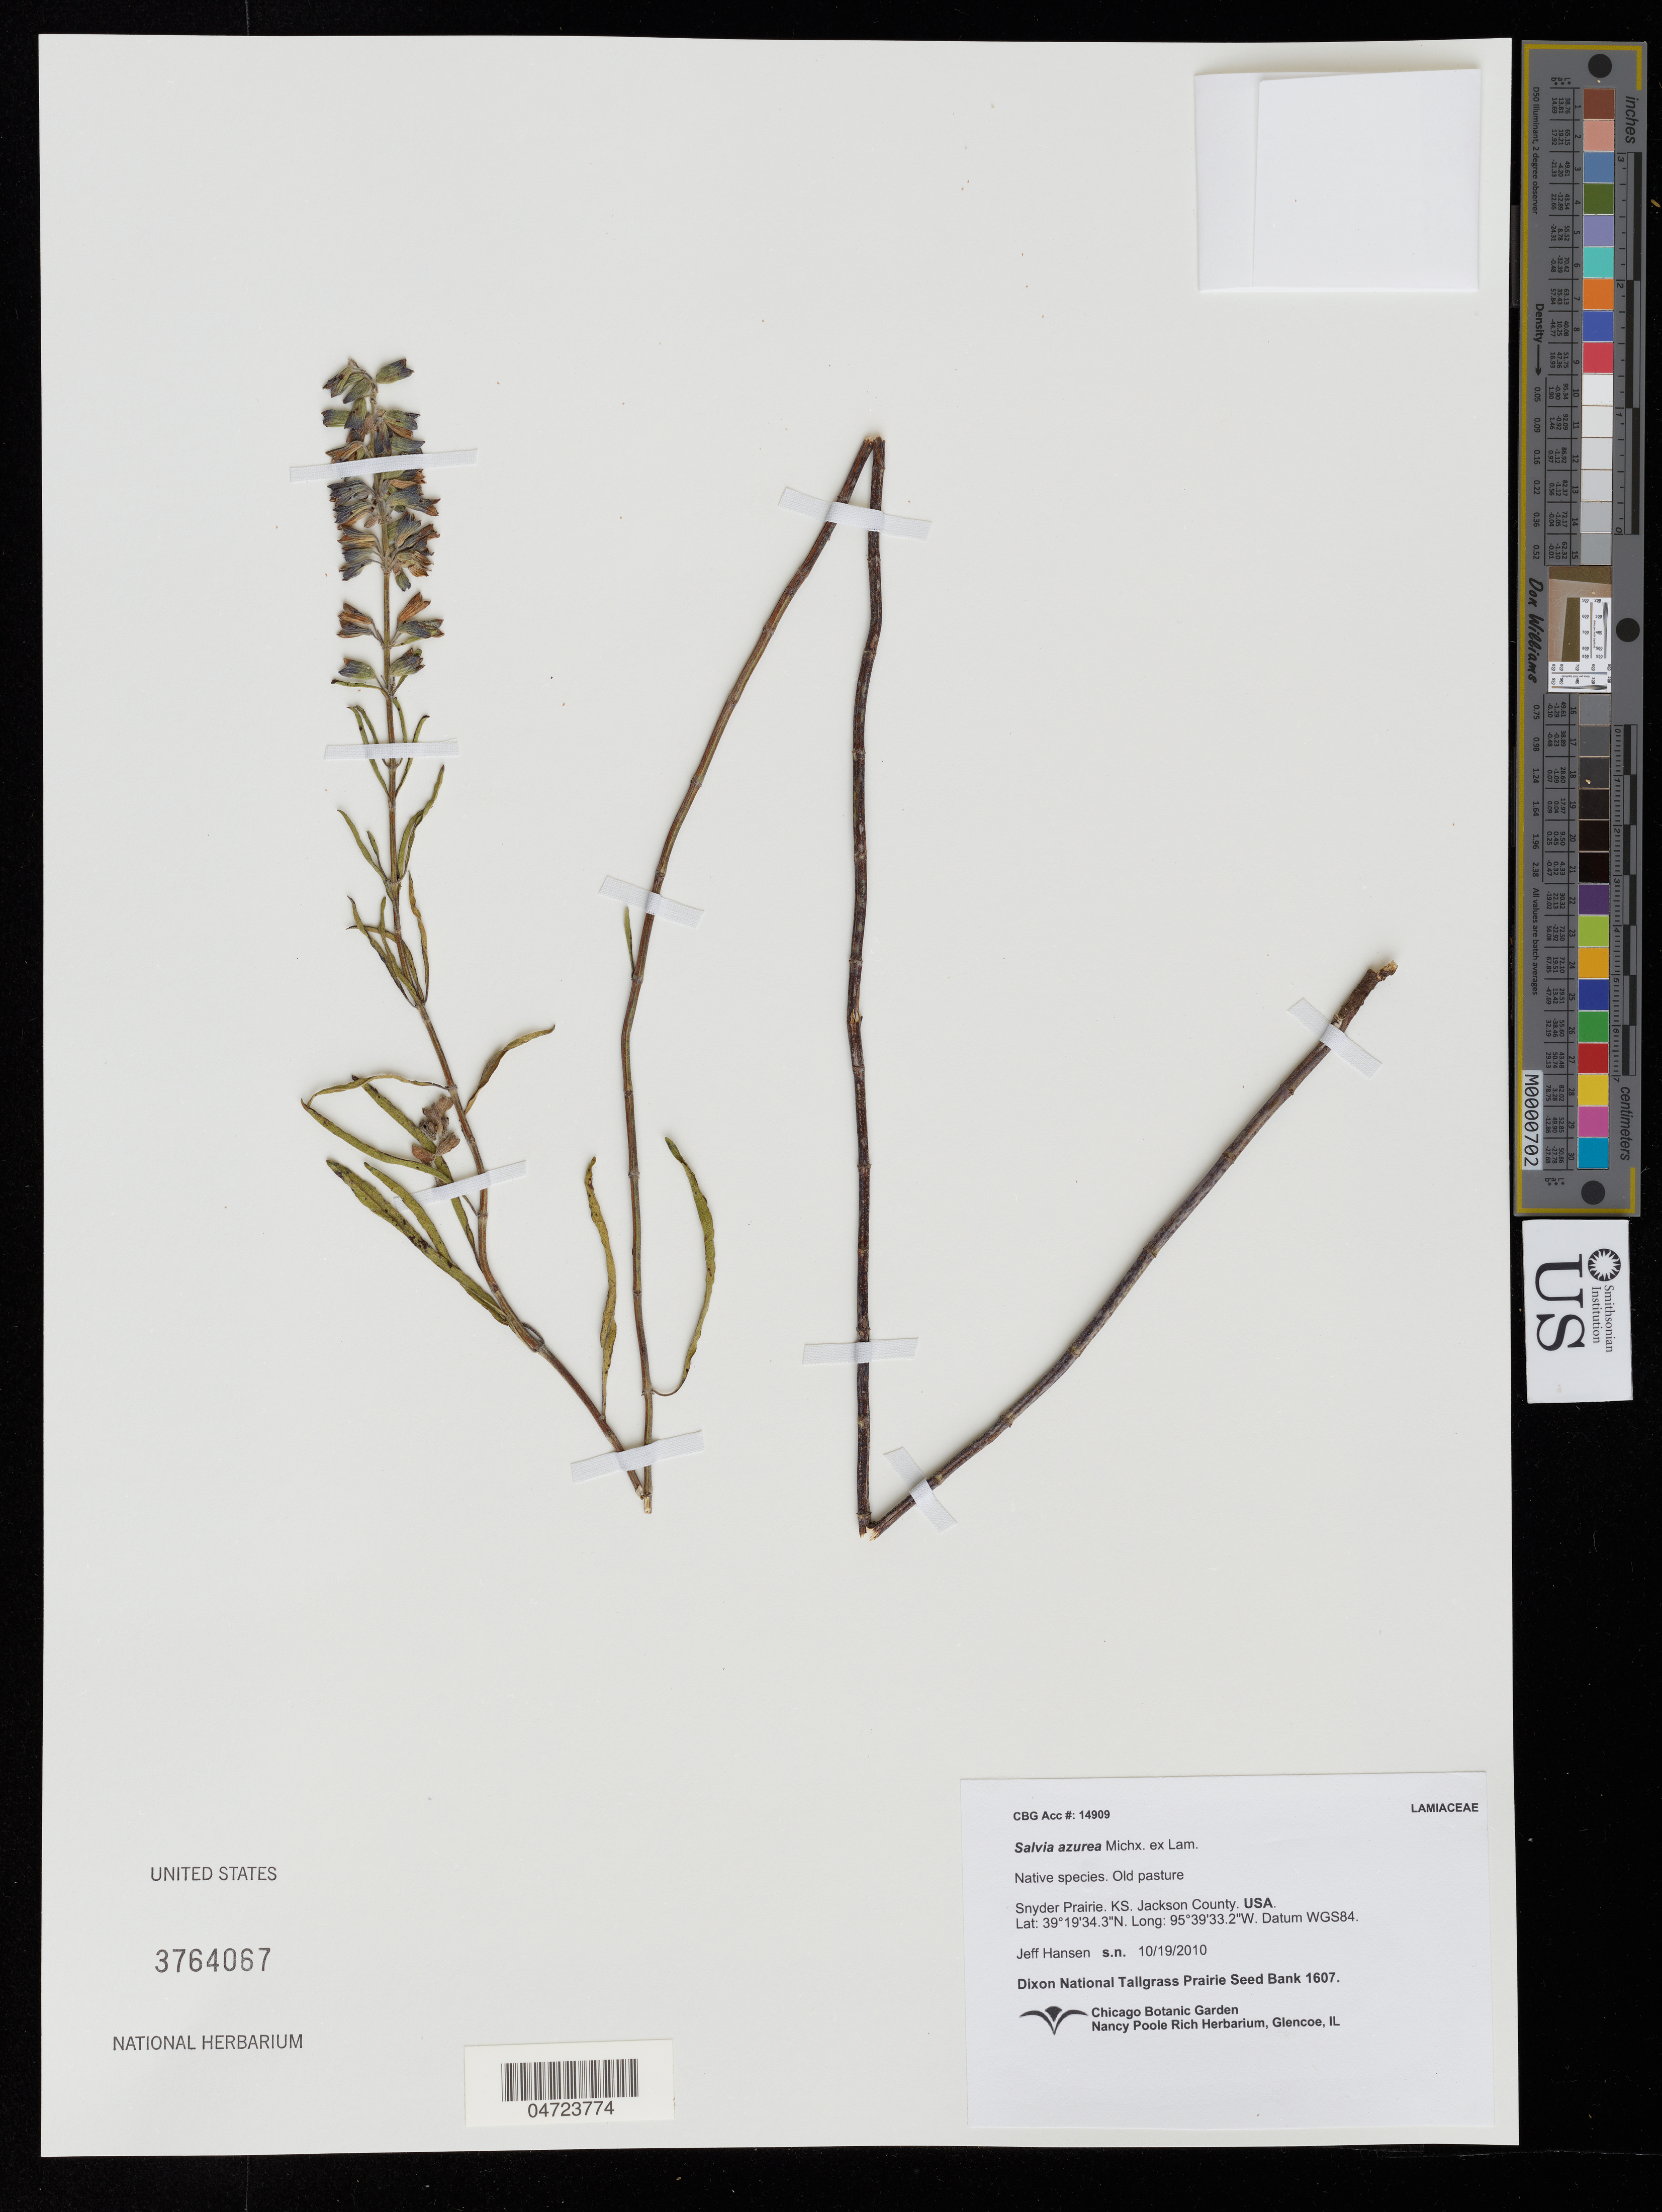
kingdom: Plantae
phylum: Tracheophyta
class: Magnoliopsida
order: Lamiales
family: Lamiaceae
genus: Salvia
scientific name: Salvia azurea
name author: Michx. ex Vahl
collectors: J. Hansen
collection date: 2010-10-19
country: United States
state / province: Kansas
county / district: Jackson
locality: Snyder Prairie. Jackson County.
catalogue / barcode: US 3764067